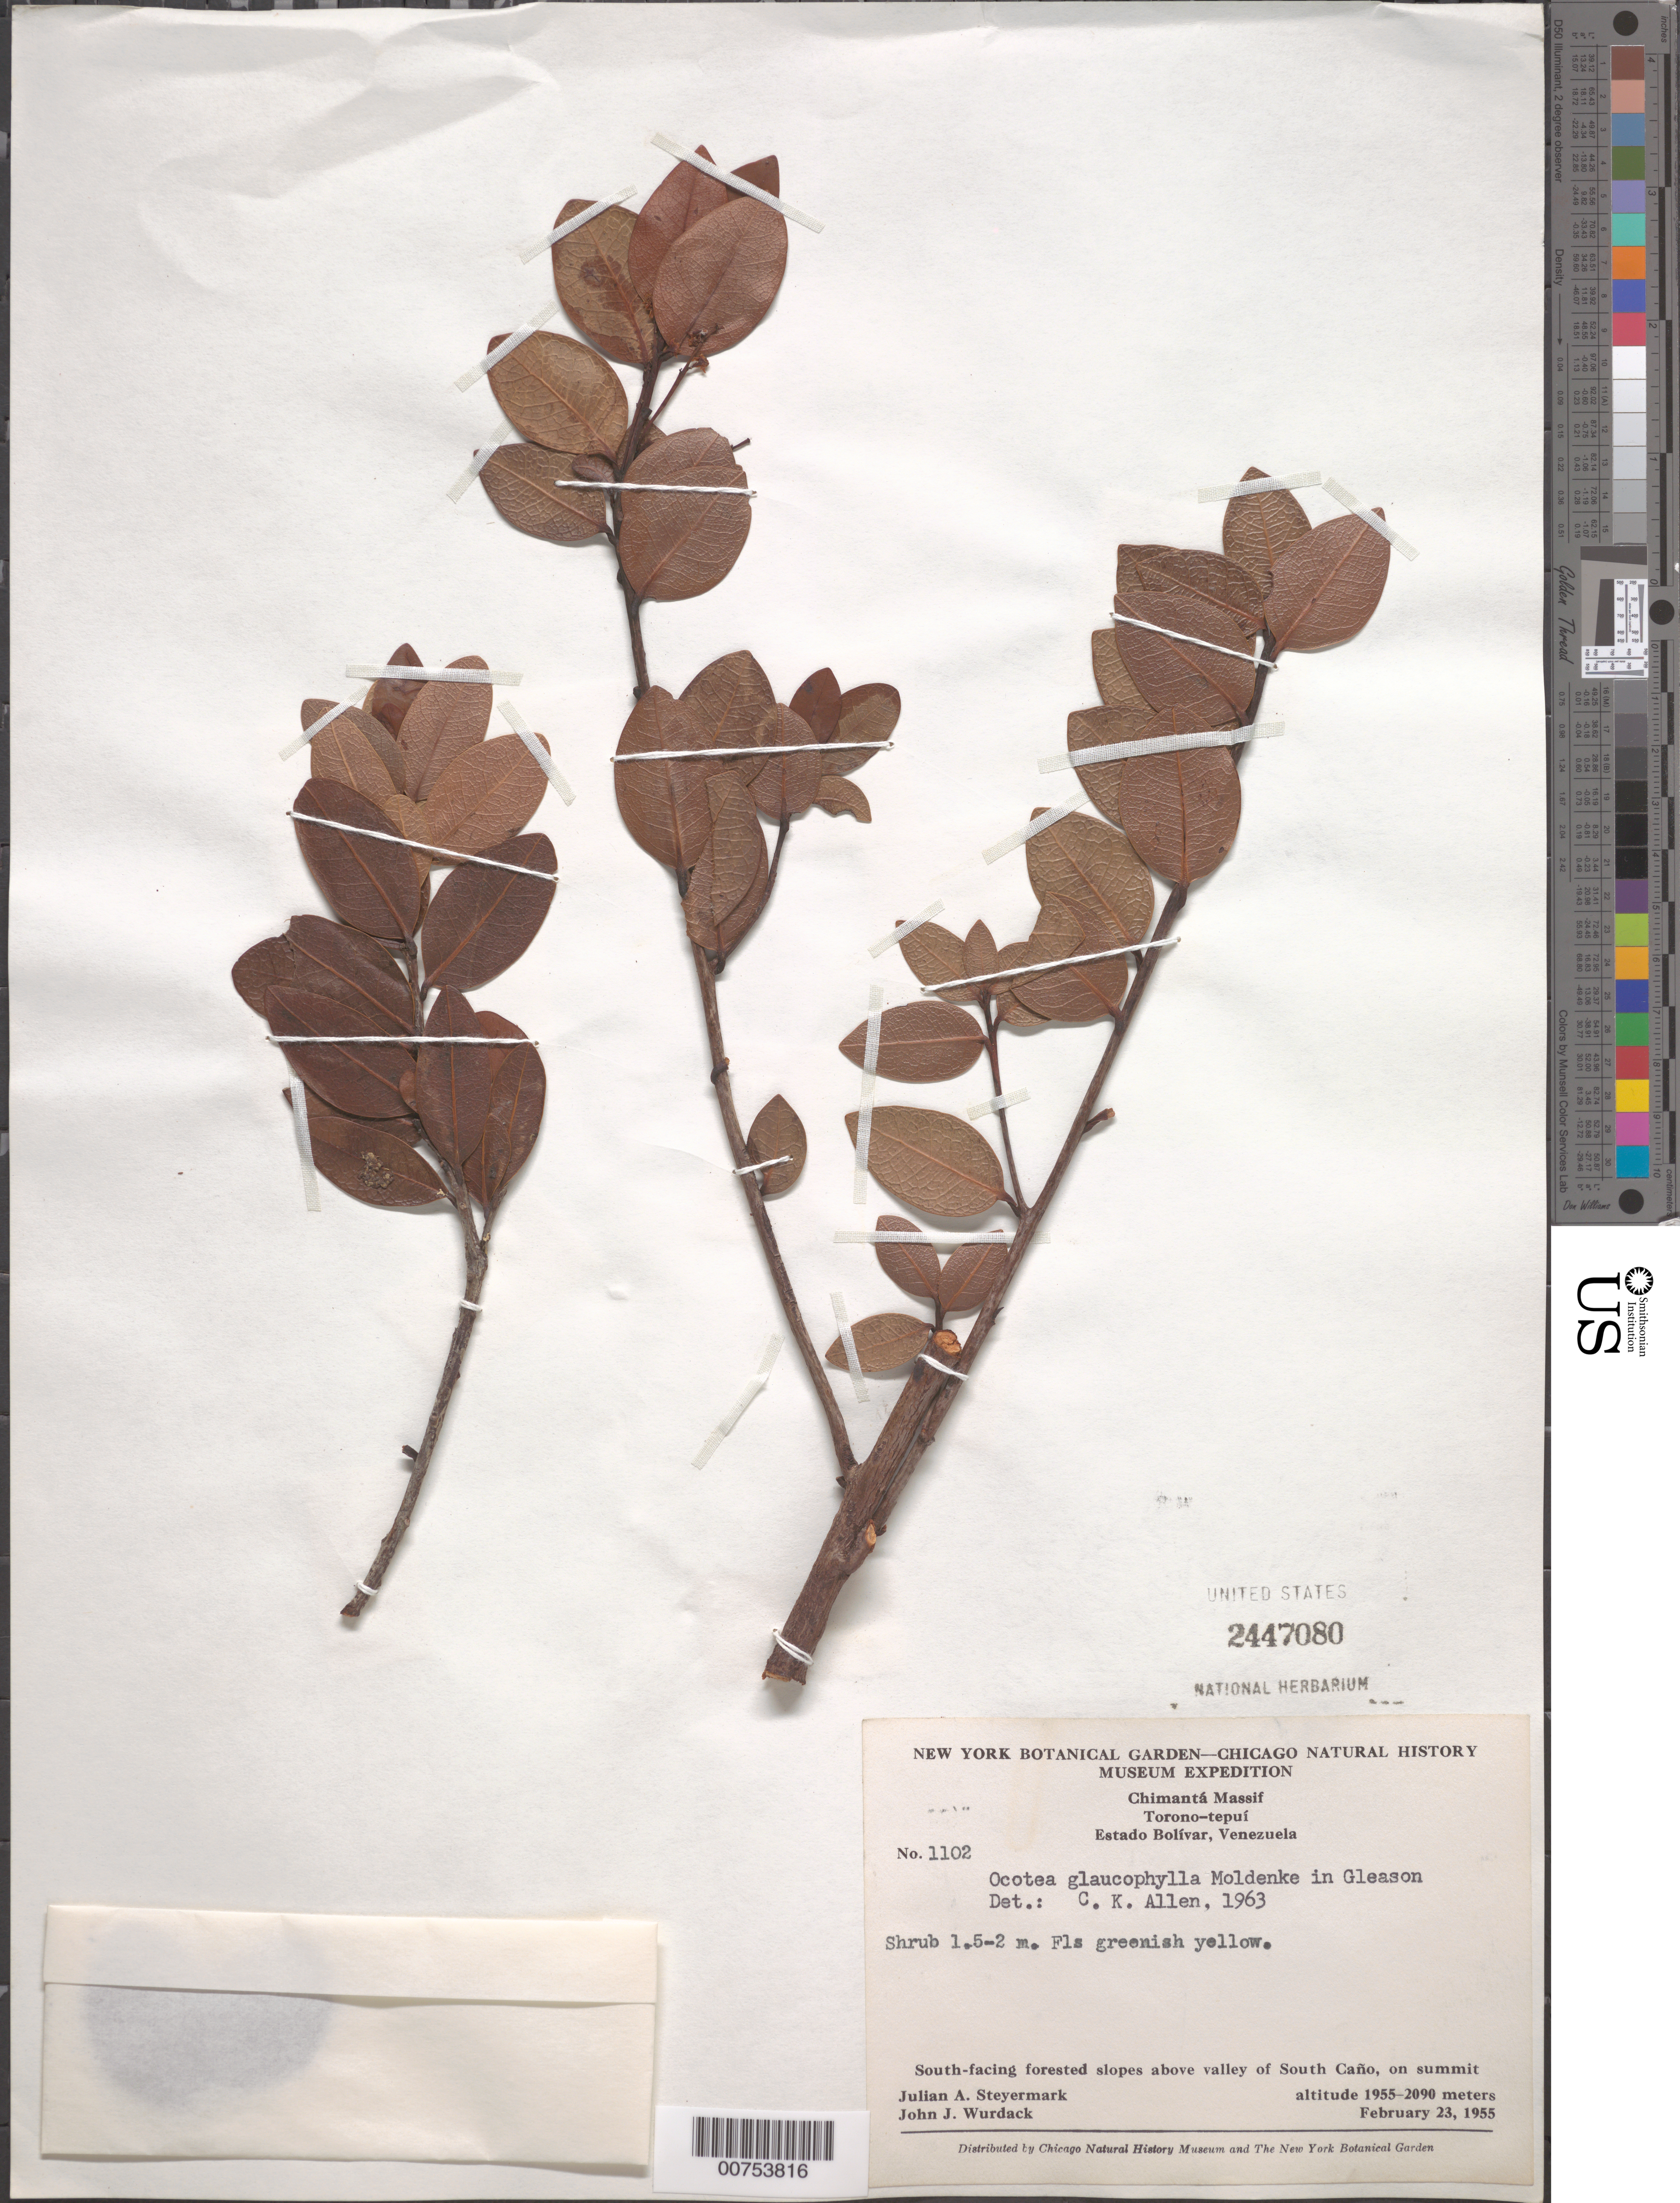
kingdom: Plantae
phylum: Tracheophyta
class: Magnoliopsida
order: Laurales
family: Lauraceae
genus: Ocotea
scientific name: Ocotea glaucophylla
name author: Moldenke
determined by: Allen, C. K.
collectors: J. Steyermark & J. J. Wurdack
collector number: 55 1102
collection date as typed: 23-Feb-55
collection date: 1955-02-23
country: Venezuela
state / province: Bolívar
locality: Chimantá Massif, S facing slopes of South Caño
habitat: Summit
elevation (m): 1955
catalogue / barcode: US 2447080